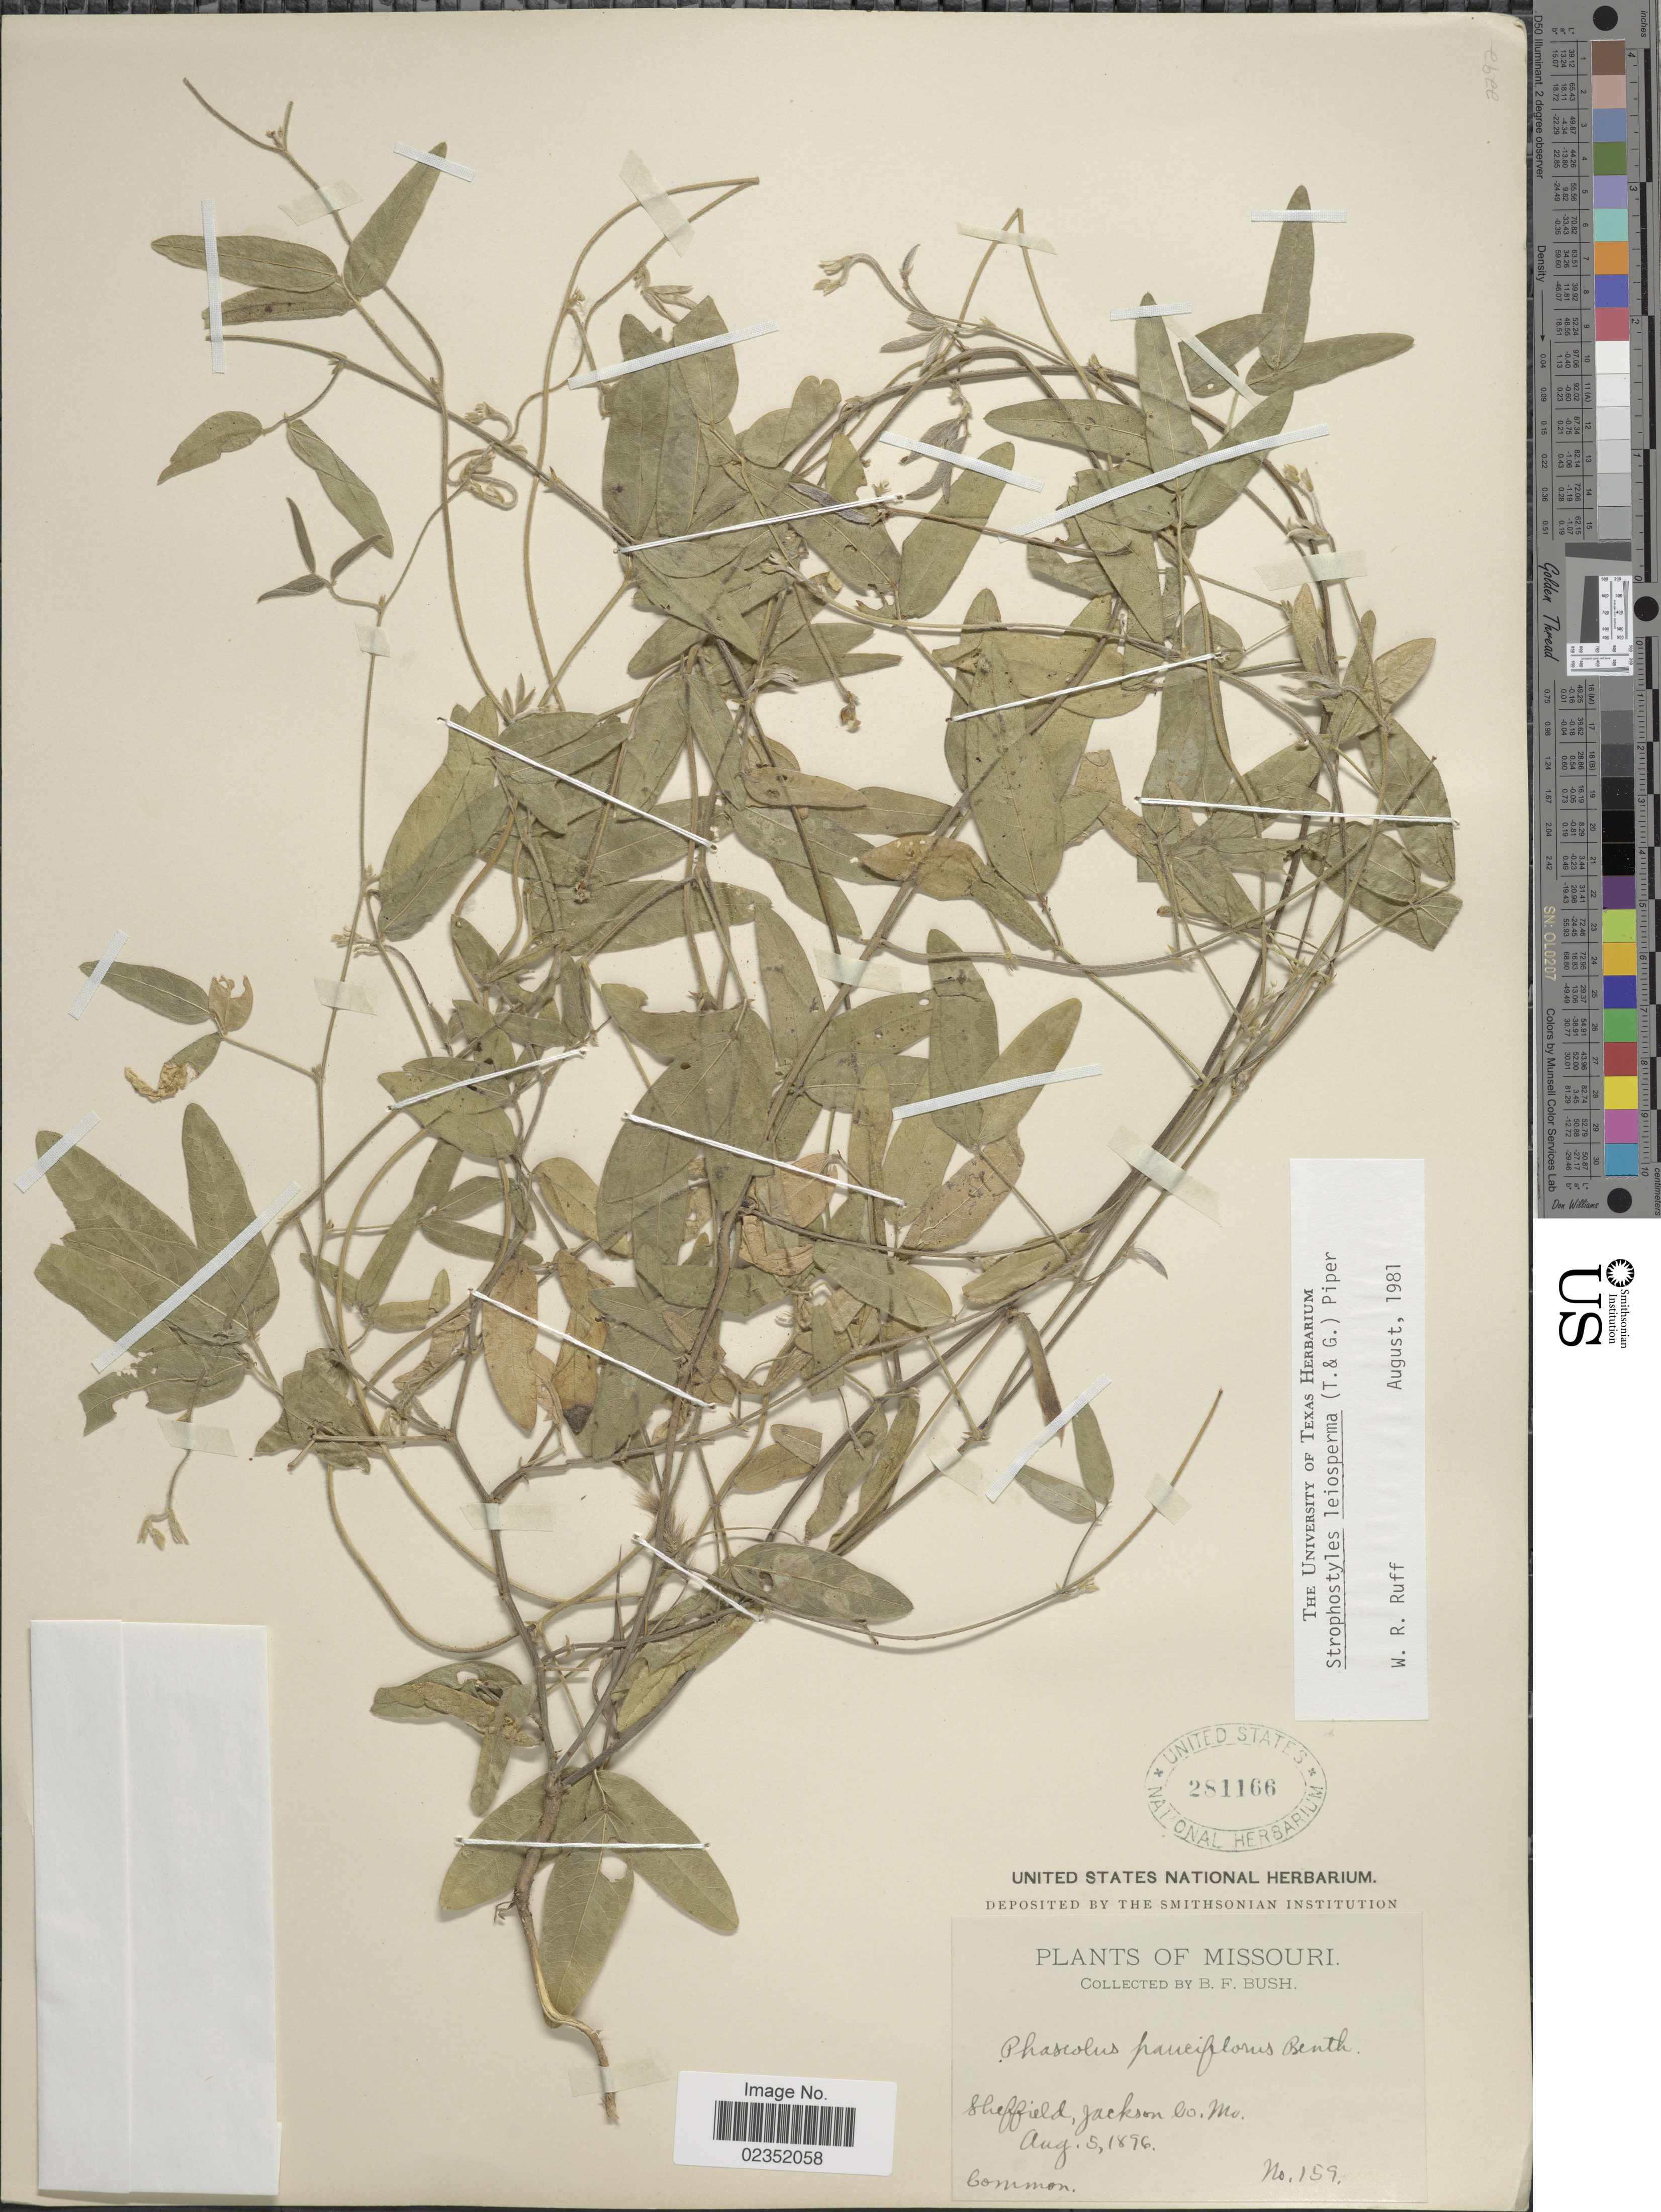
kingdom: Plantae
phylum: Tracheophyta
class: Magnoliopsida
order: Fabales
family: Fabaceae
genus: Strophostyles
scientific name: Strophostyles leiosperma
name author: (Torr. & A. Gray) Piper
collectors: B. F. Bush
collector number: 159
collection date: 1896-08-05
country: United States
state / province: Missouri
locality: Sheffield, Jackson Co.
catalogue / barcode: US 281166